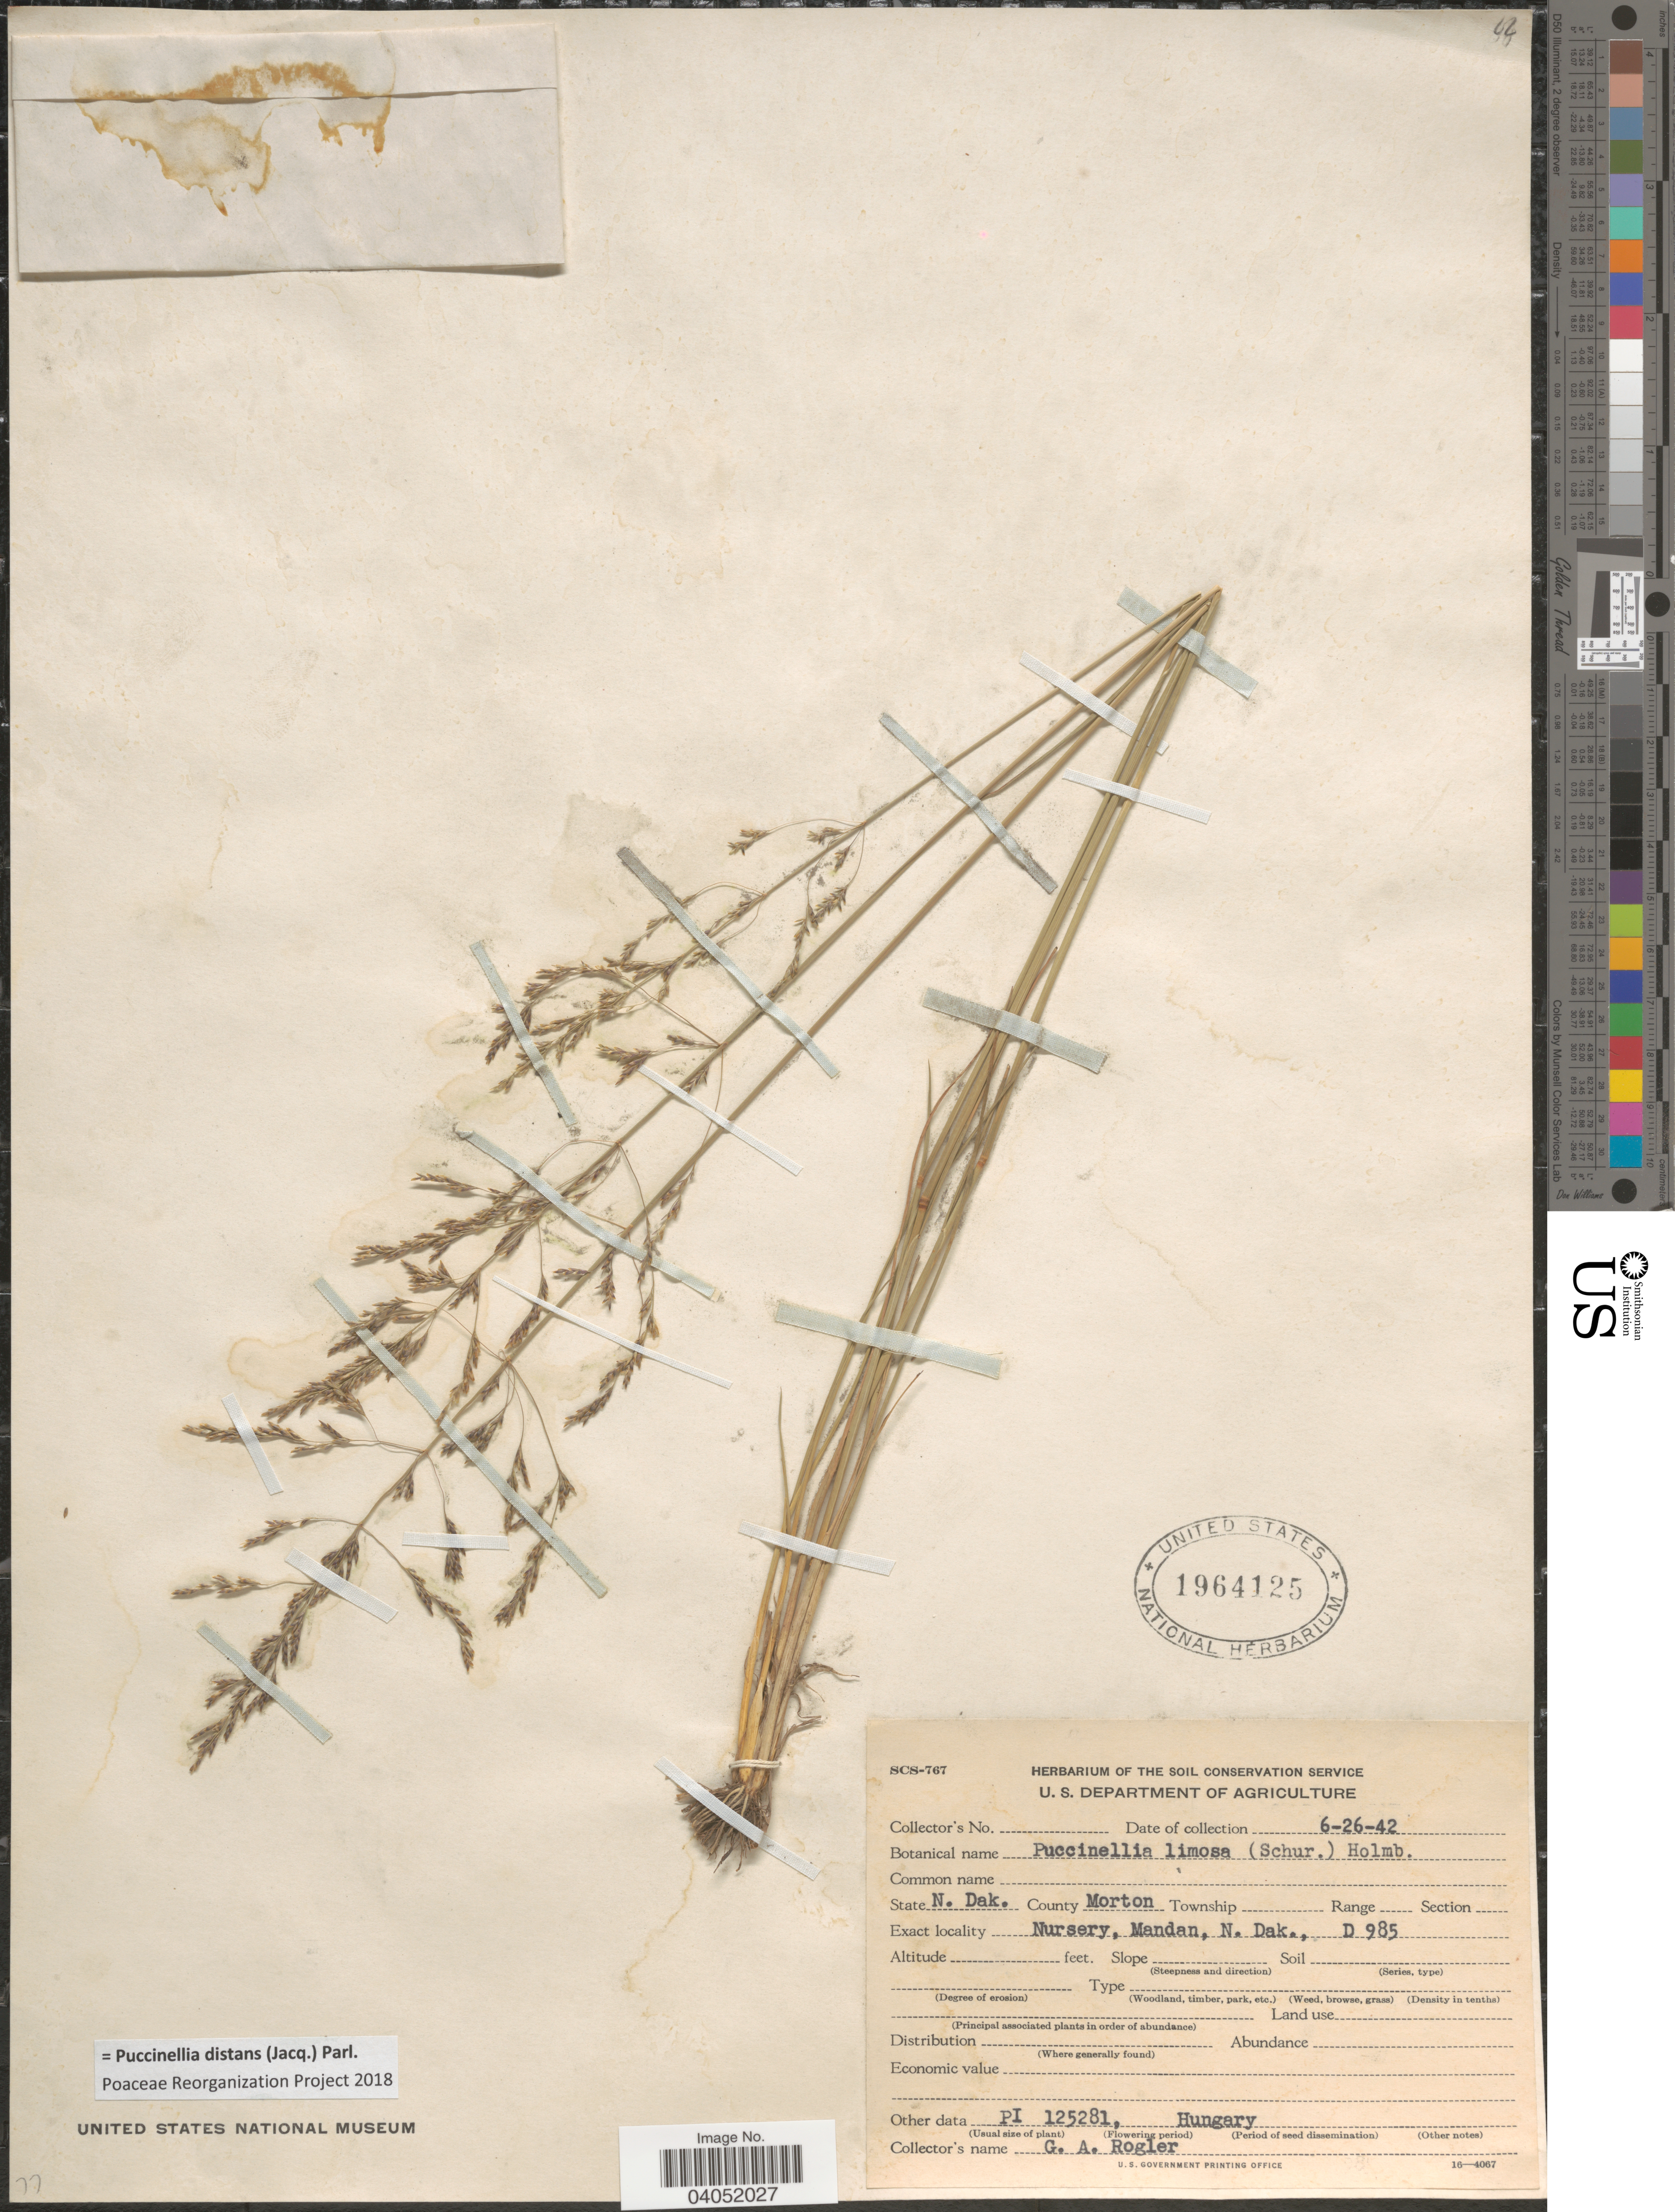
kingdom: Plantae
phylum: Tracheophyta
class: Liliopsida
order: Poales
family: Poaceae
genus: Puccinellia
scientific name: Puccinellia distans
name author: (Jacq.) Parl.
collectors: G. Rogler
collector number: D985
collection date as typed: Transcribed d/m/y: 26/6/42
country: United States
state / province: North Dakota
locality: County Morton. Nursery, Mandan.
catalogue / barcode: US 1964125